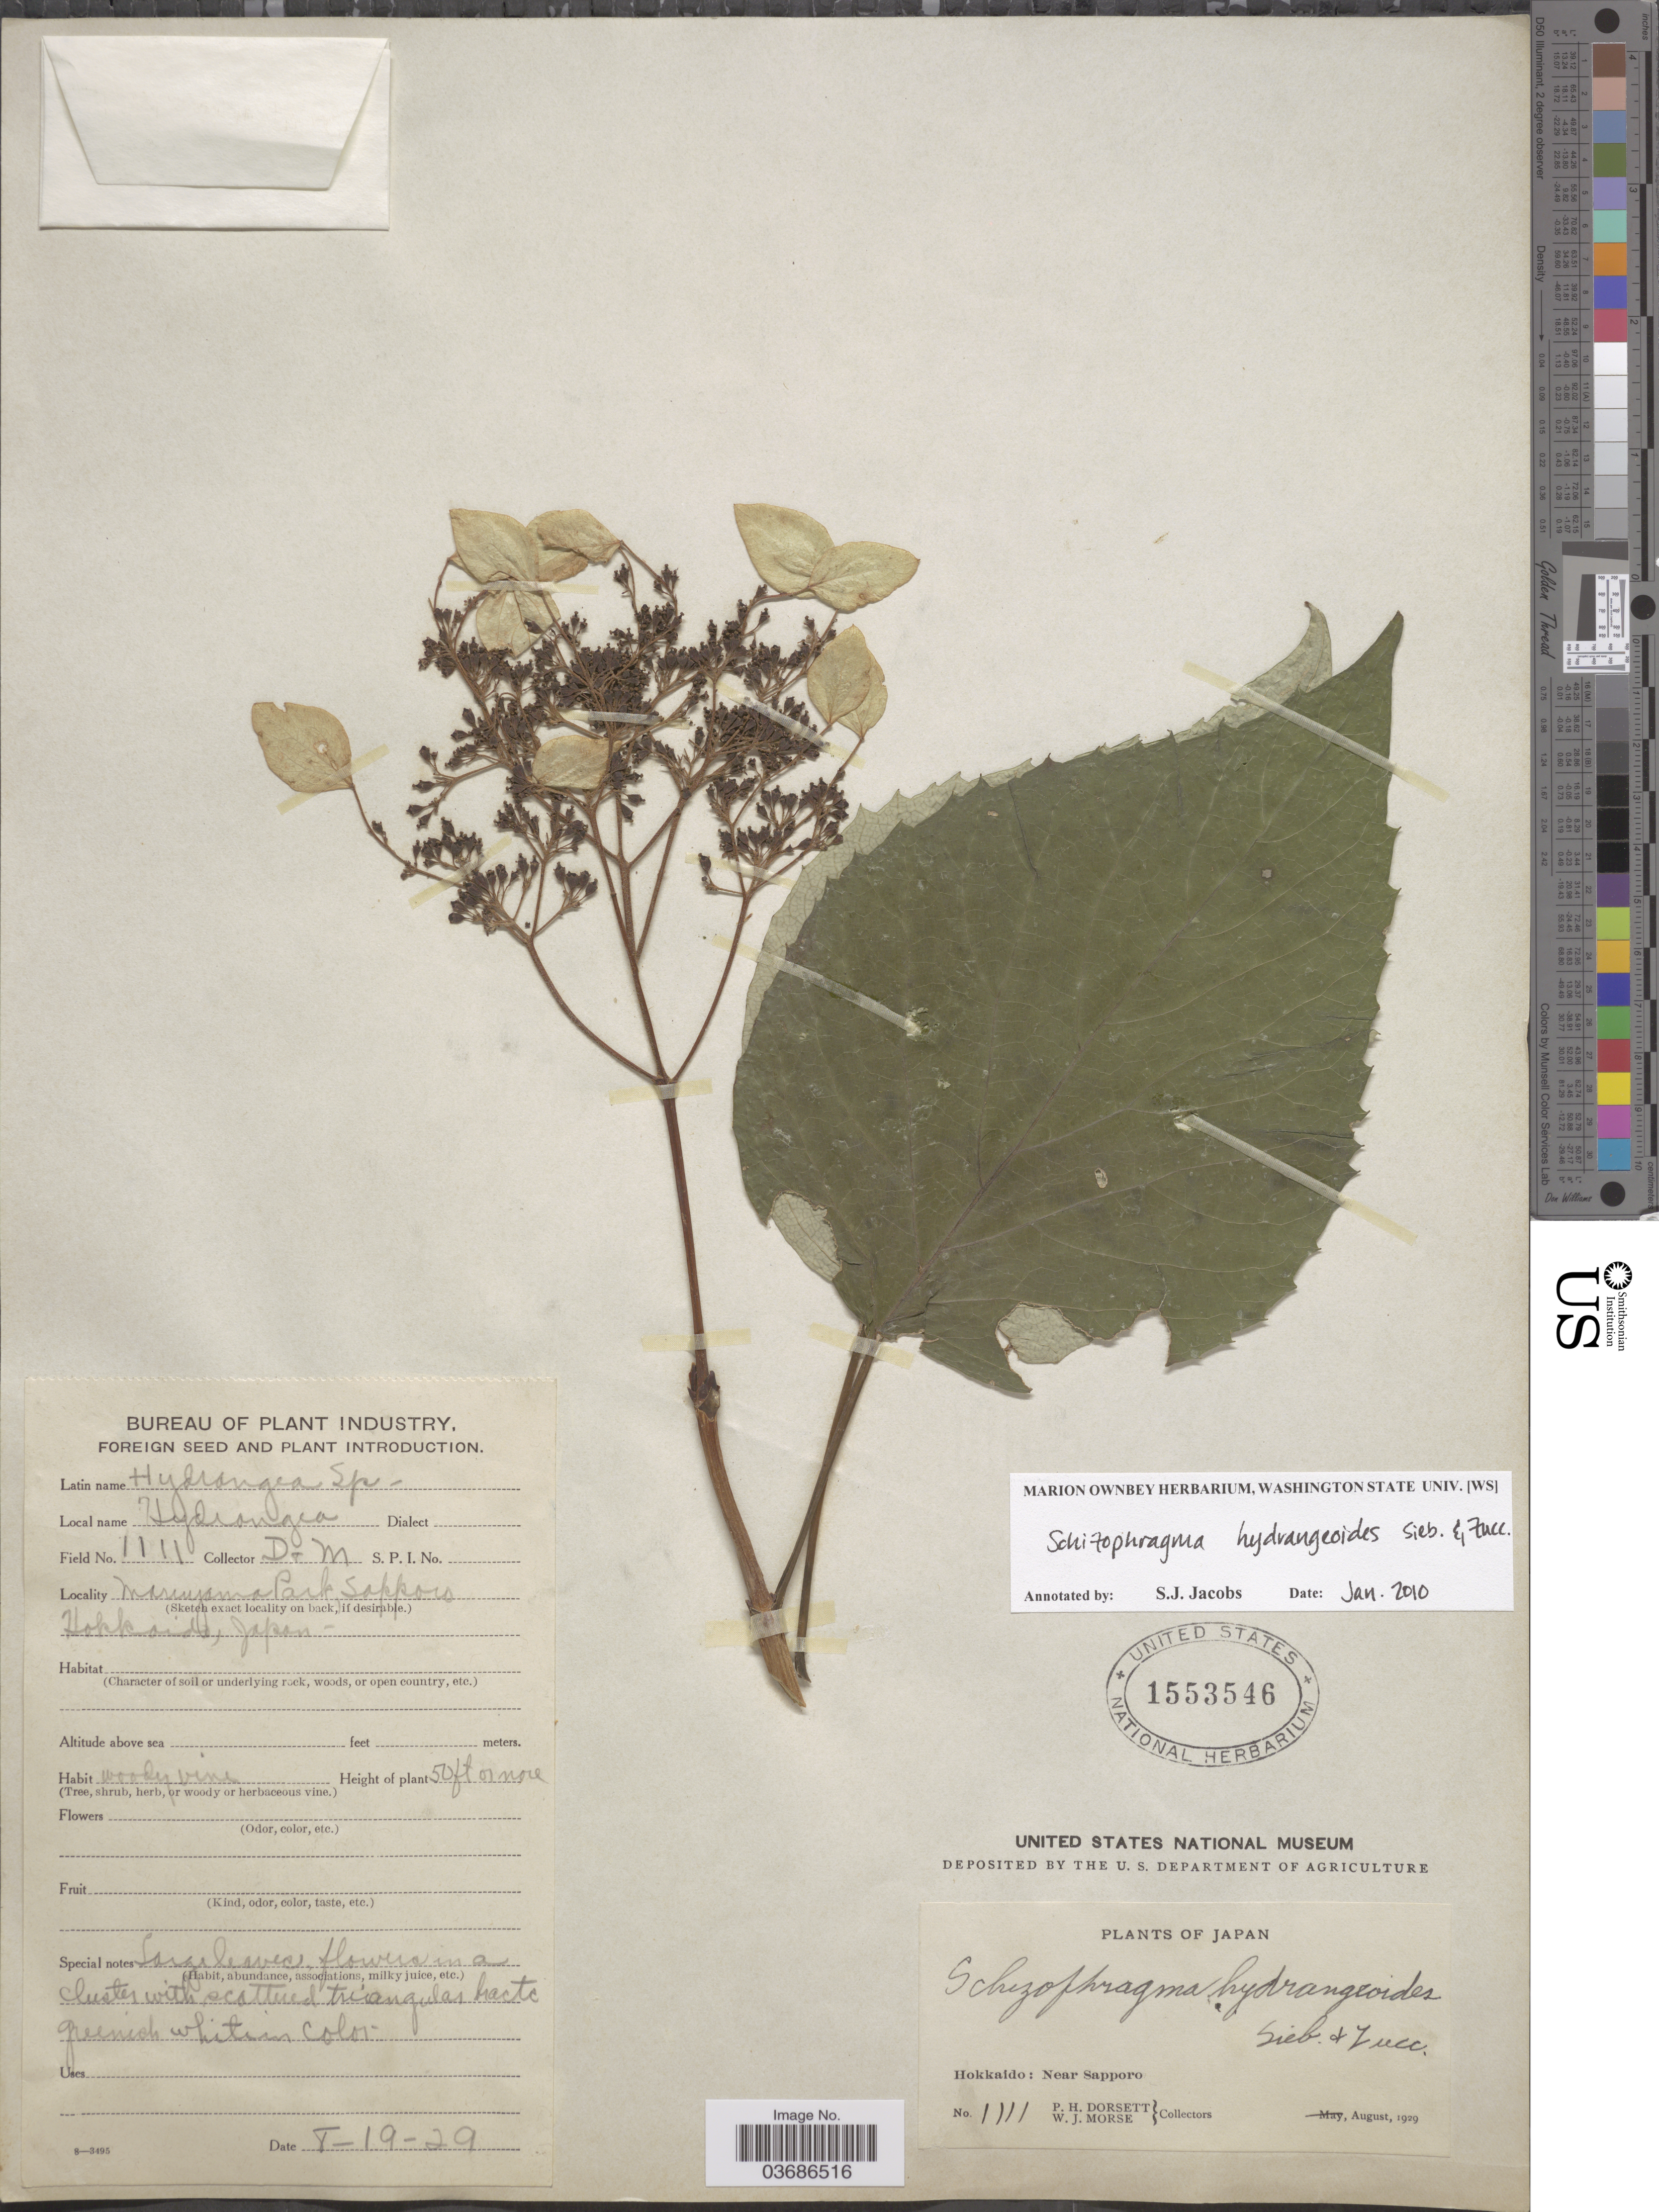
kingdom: Plantae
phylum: Tracheophyta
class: Magnoliopsida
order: Cornales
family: Hydrangeaceae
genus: Hydrangea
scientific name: Hydrangea hydrangeoides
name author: (Siebold & Zucc.) Bernd Schulz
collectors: P. H. Dorsett & W. J. Morse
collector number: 1111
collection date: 1929-08-19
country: Japan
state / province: Hokkaidō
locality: Hokkaido: Near Sapporo. Maruyama Park Sapporo.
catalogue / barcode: US 1553546